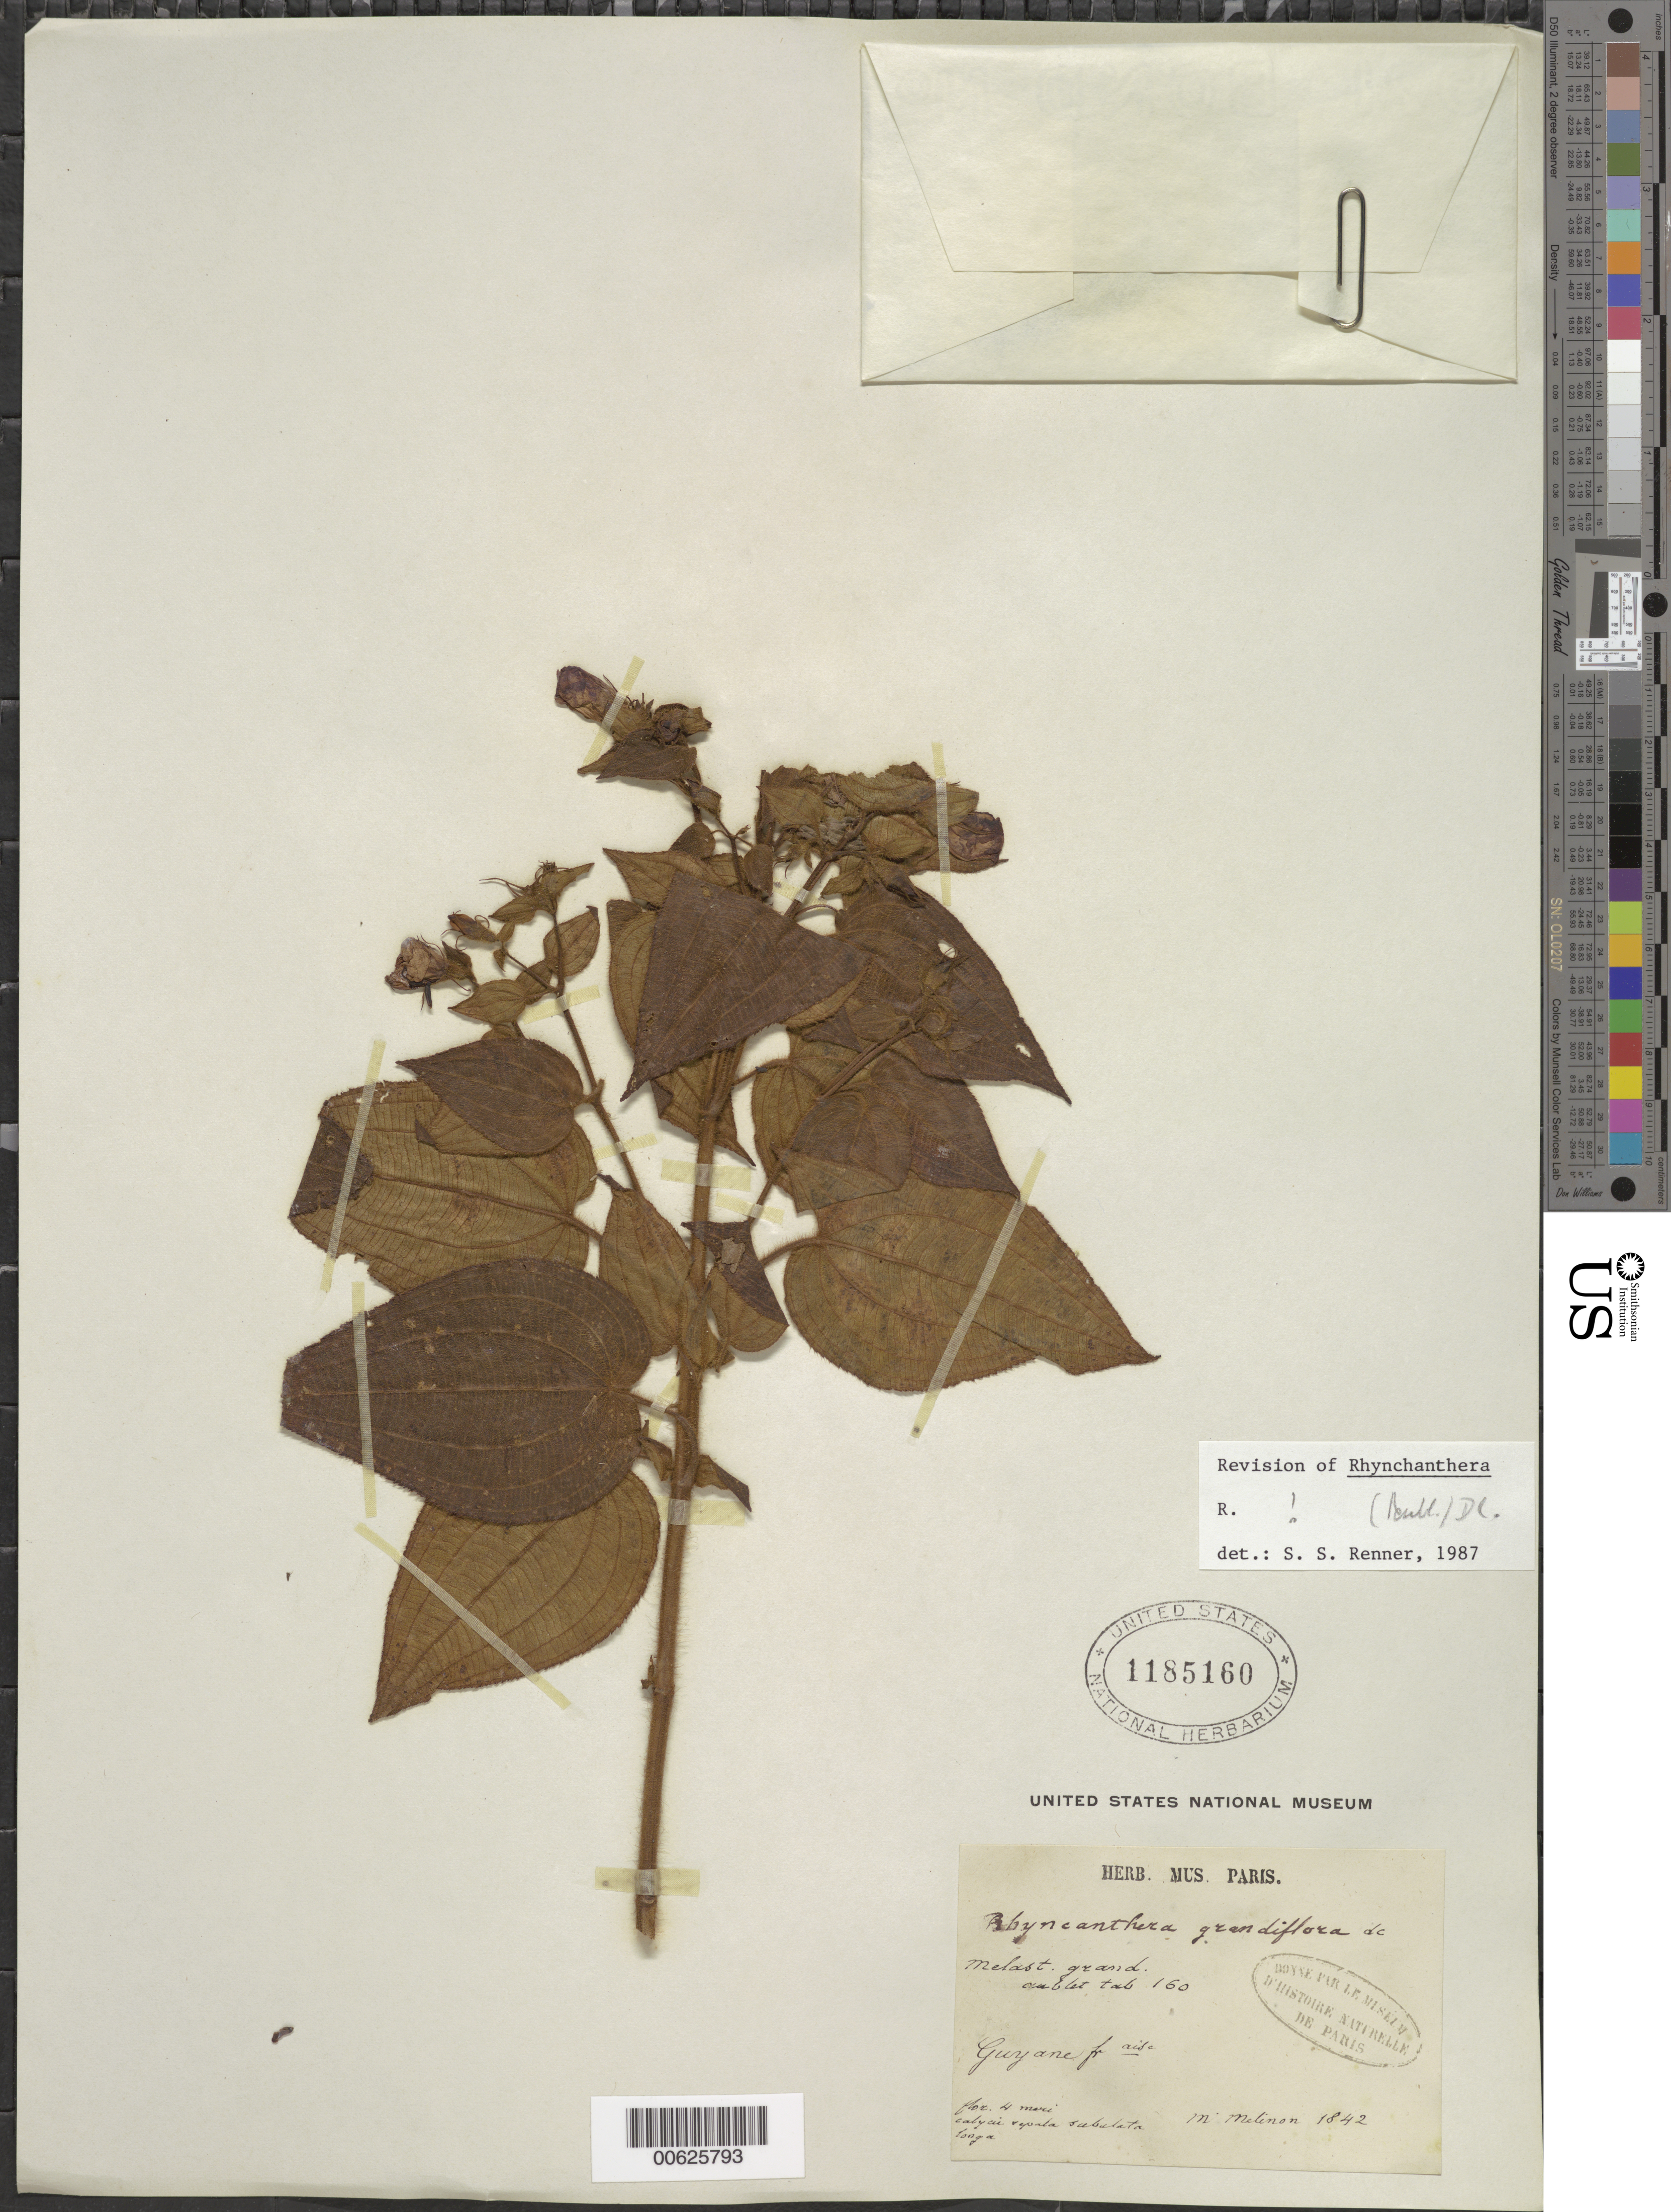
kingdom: Plantae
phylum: Tracheophyta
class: Magnoliopsida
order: Myrtales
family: Melastomataceae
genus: Rhynchanthera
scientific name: Rhynchanthera grandiflora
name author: (Aubl.) DC.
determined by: Renner, S. S.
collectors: E. Mélinon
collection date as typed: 1842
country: French Guiana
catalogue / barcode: US 1185160